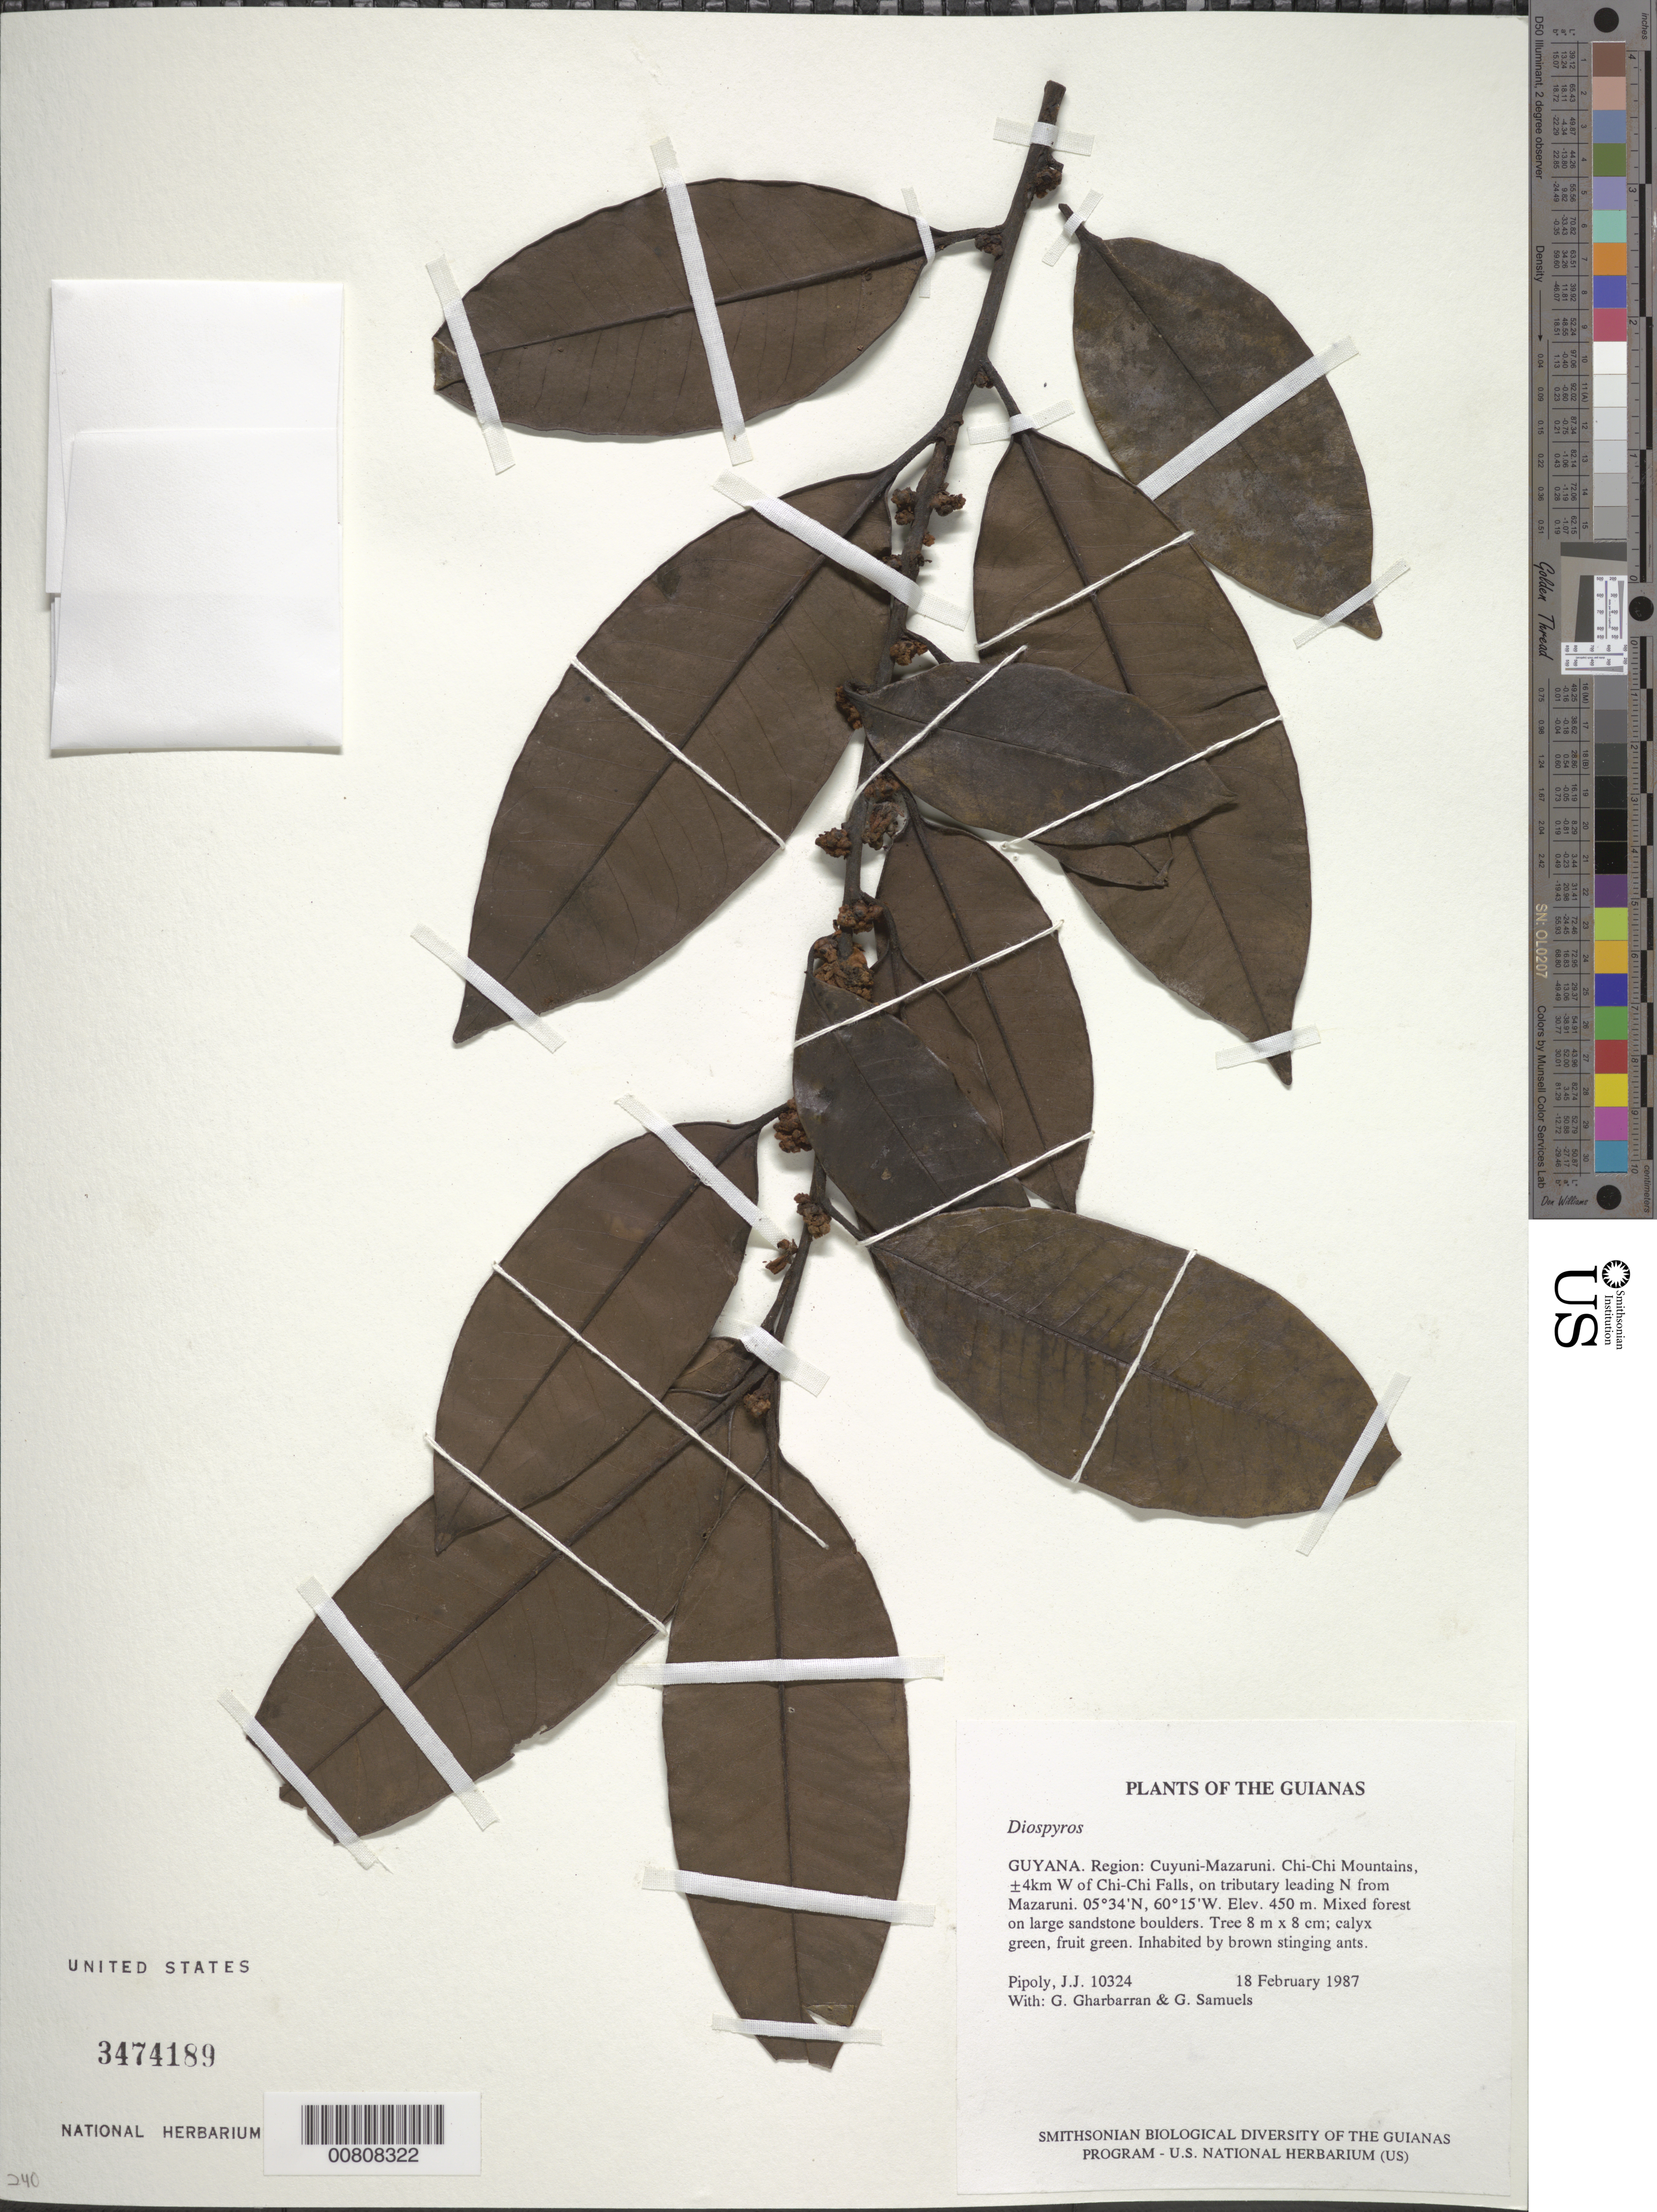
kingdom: Plantae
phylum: Tracheophyta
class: Magnoliopsida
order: Ericales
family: Ebenaceae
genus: Diospyros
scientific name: Diospyros sp.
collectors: J. J. Pipoly, G. Gharbarran & G. Samuels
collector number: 10324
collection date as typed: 18 February 1987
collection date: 1987-02-18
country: Guyana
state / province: Cuyuni-Mazaruni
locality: Chi-Chi Mountains, ±4km W of Chi-Chi Falls, on tributary leading N from Mazaruni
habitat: Mixed forest on large sandstone boulders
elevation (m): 450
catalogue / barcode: US 3474189